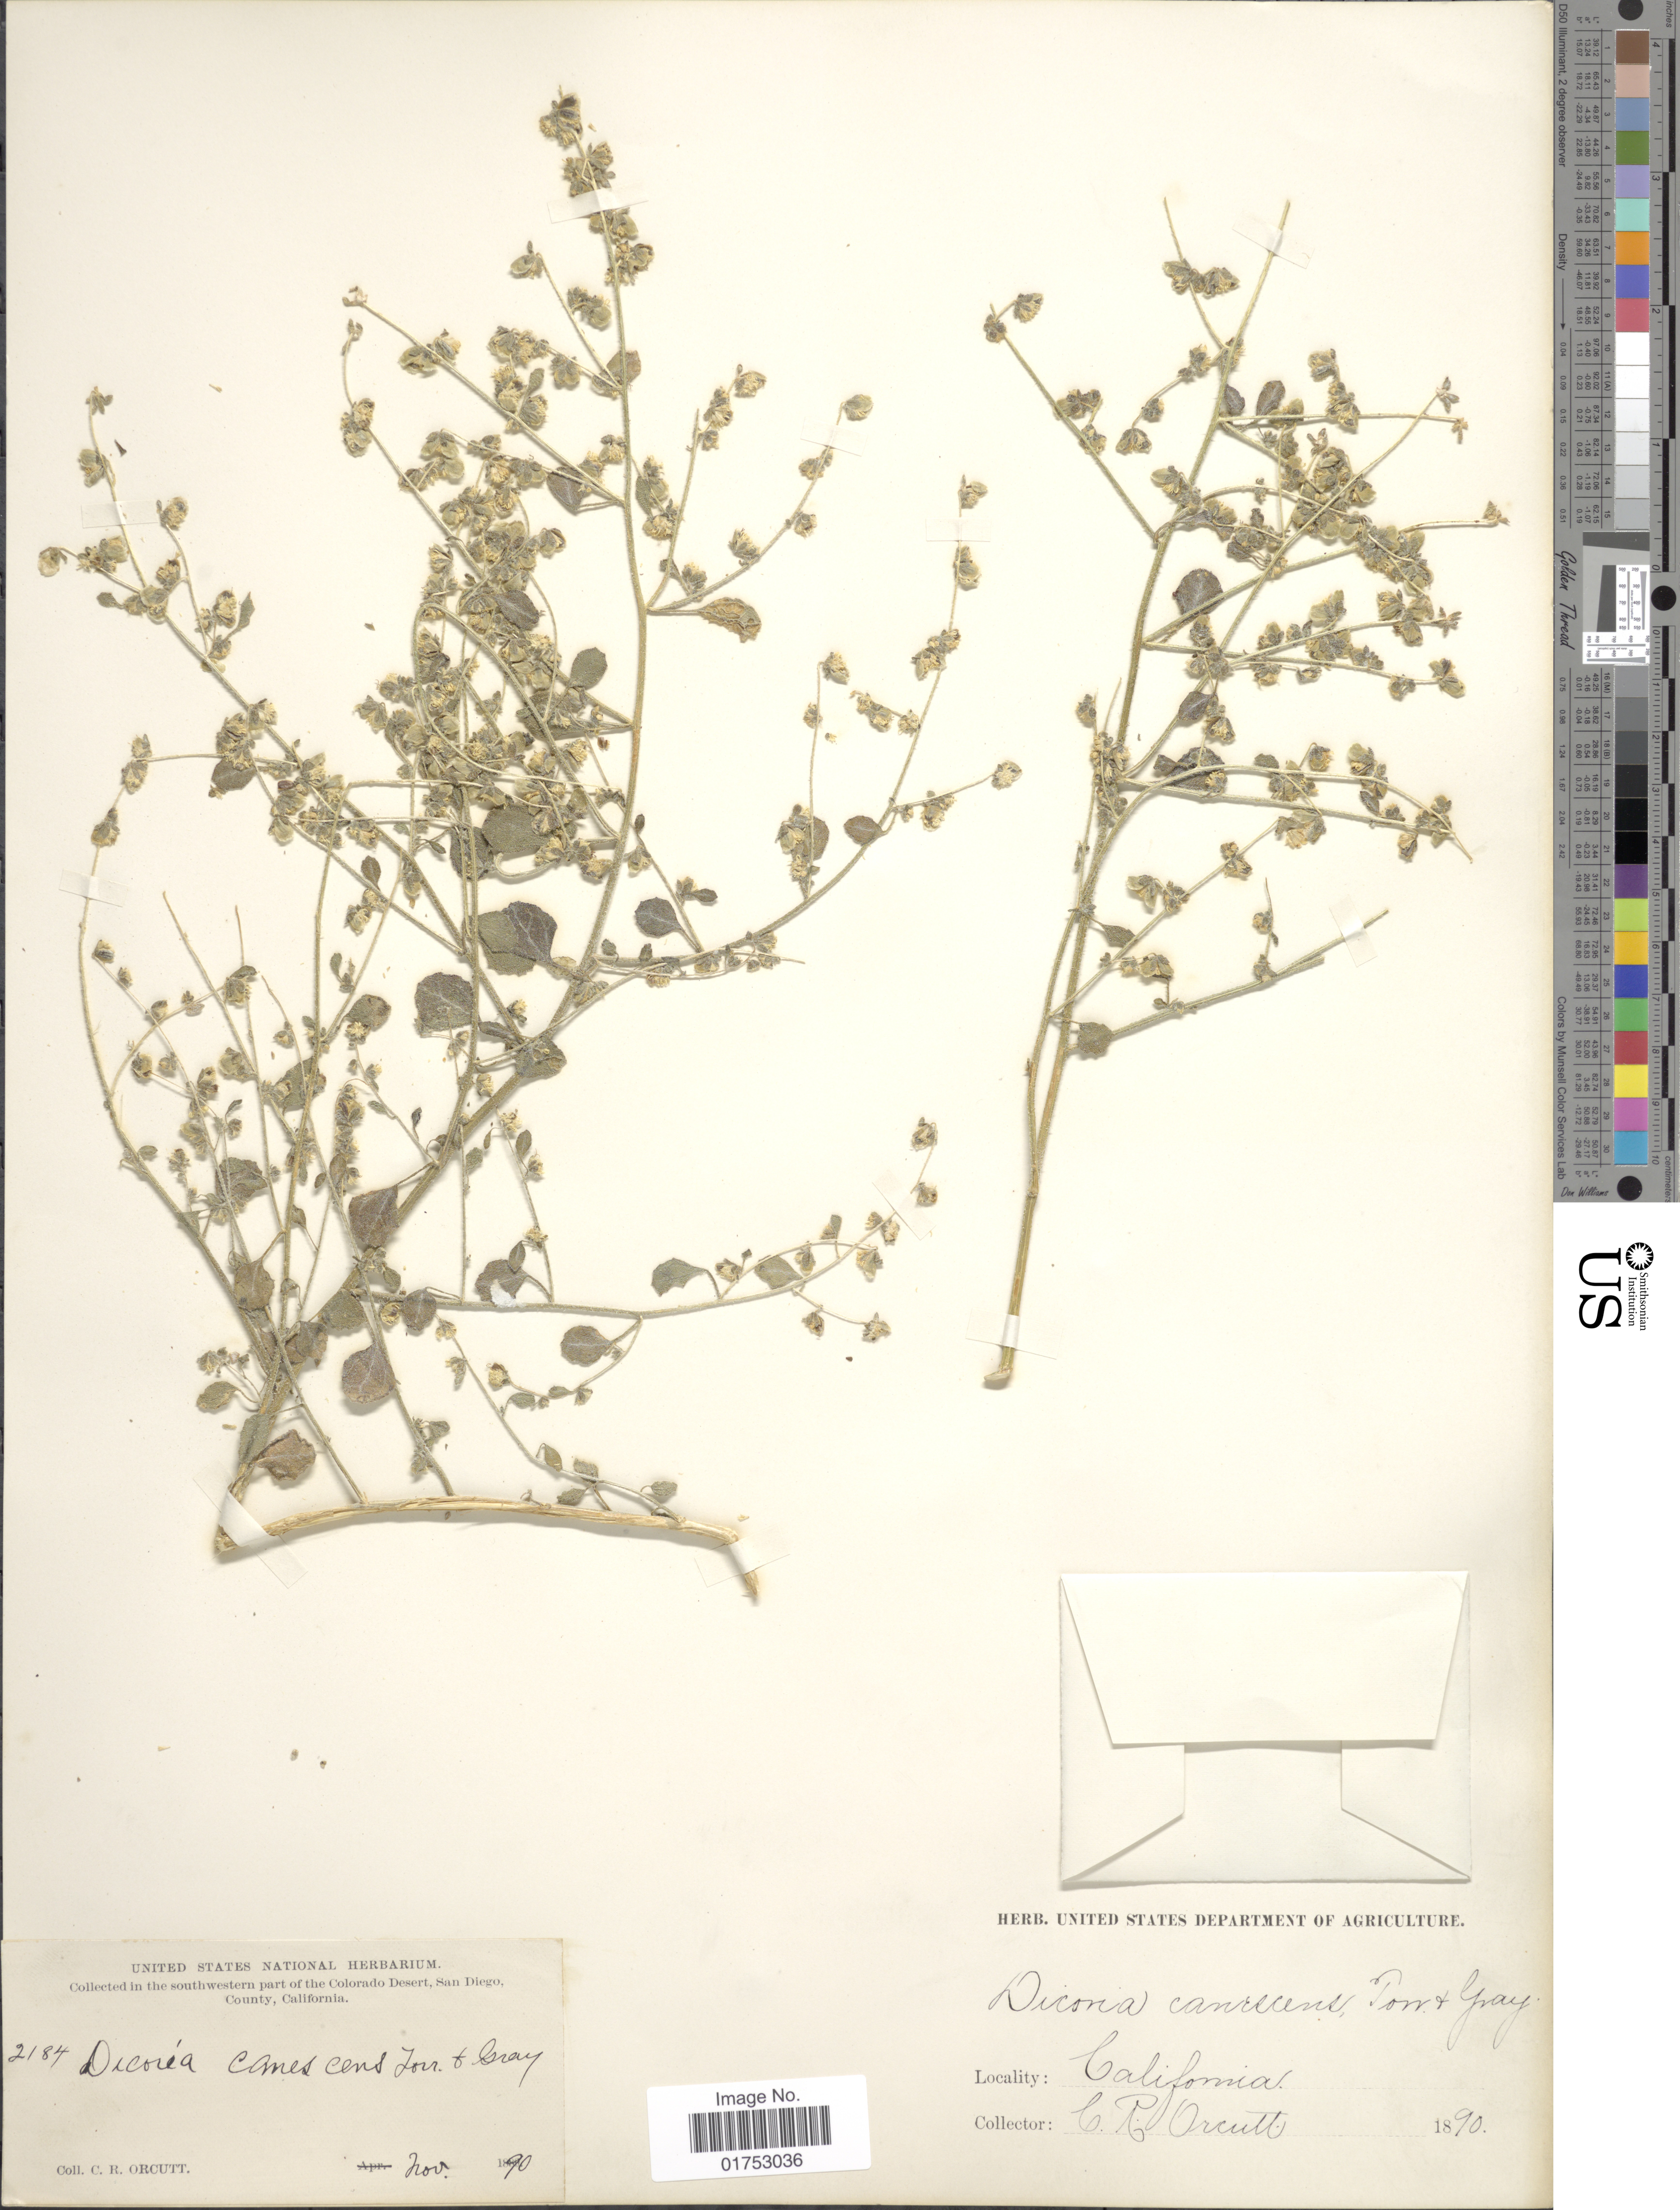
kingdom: Plantae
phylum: Tracheophyta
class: Magnoliopsida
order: Asterales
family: Asteraceae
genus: Dicoria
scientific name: Dicoria hispidula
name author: Rydb.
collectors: C. R. Orcutt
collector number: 2184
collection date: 1890-11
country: United States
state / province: California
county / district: San Diego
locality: Southwestern part of the Colorado Desert, San Diego County